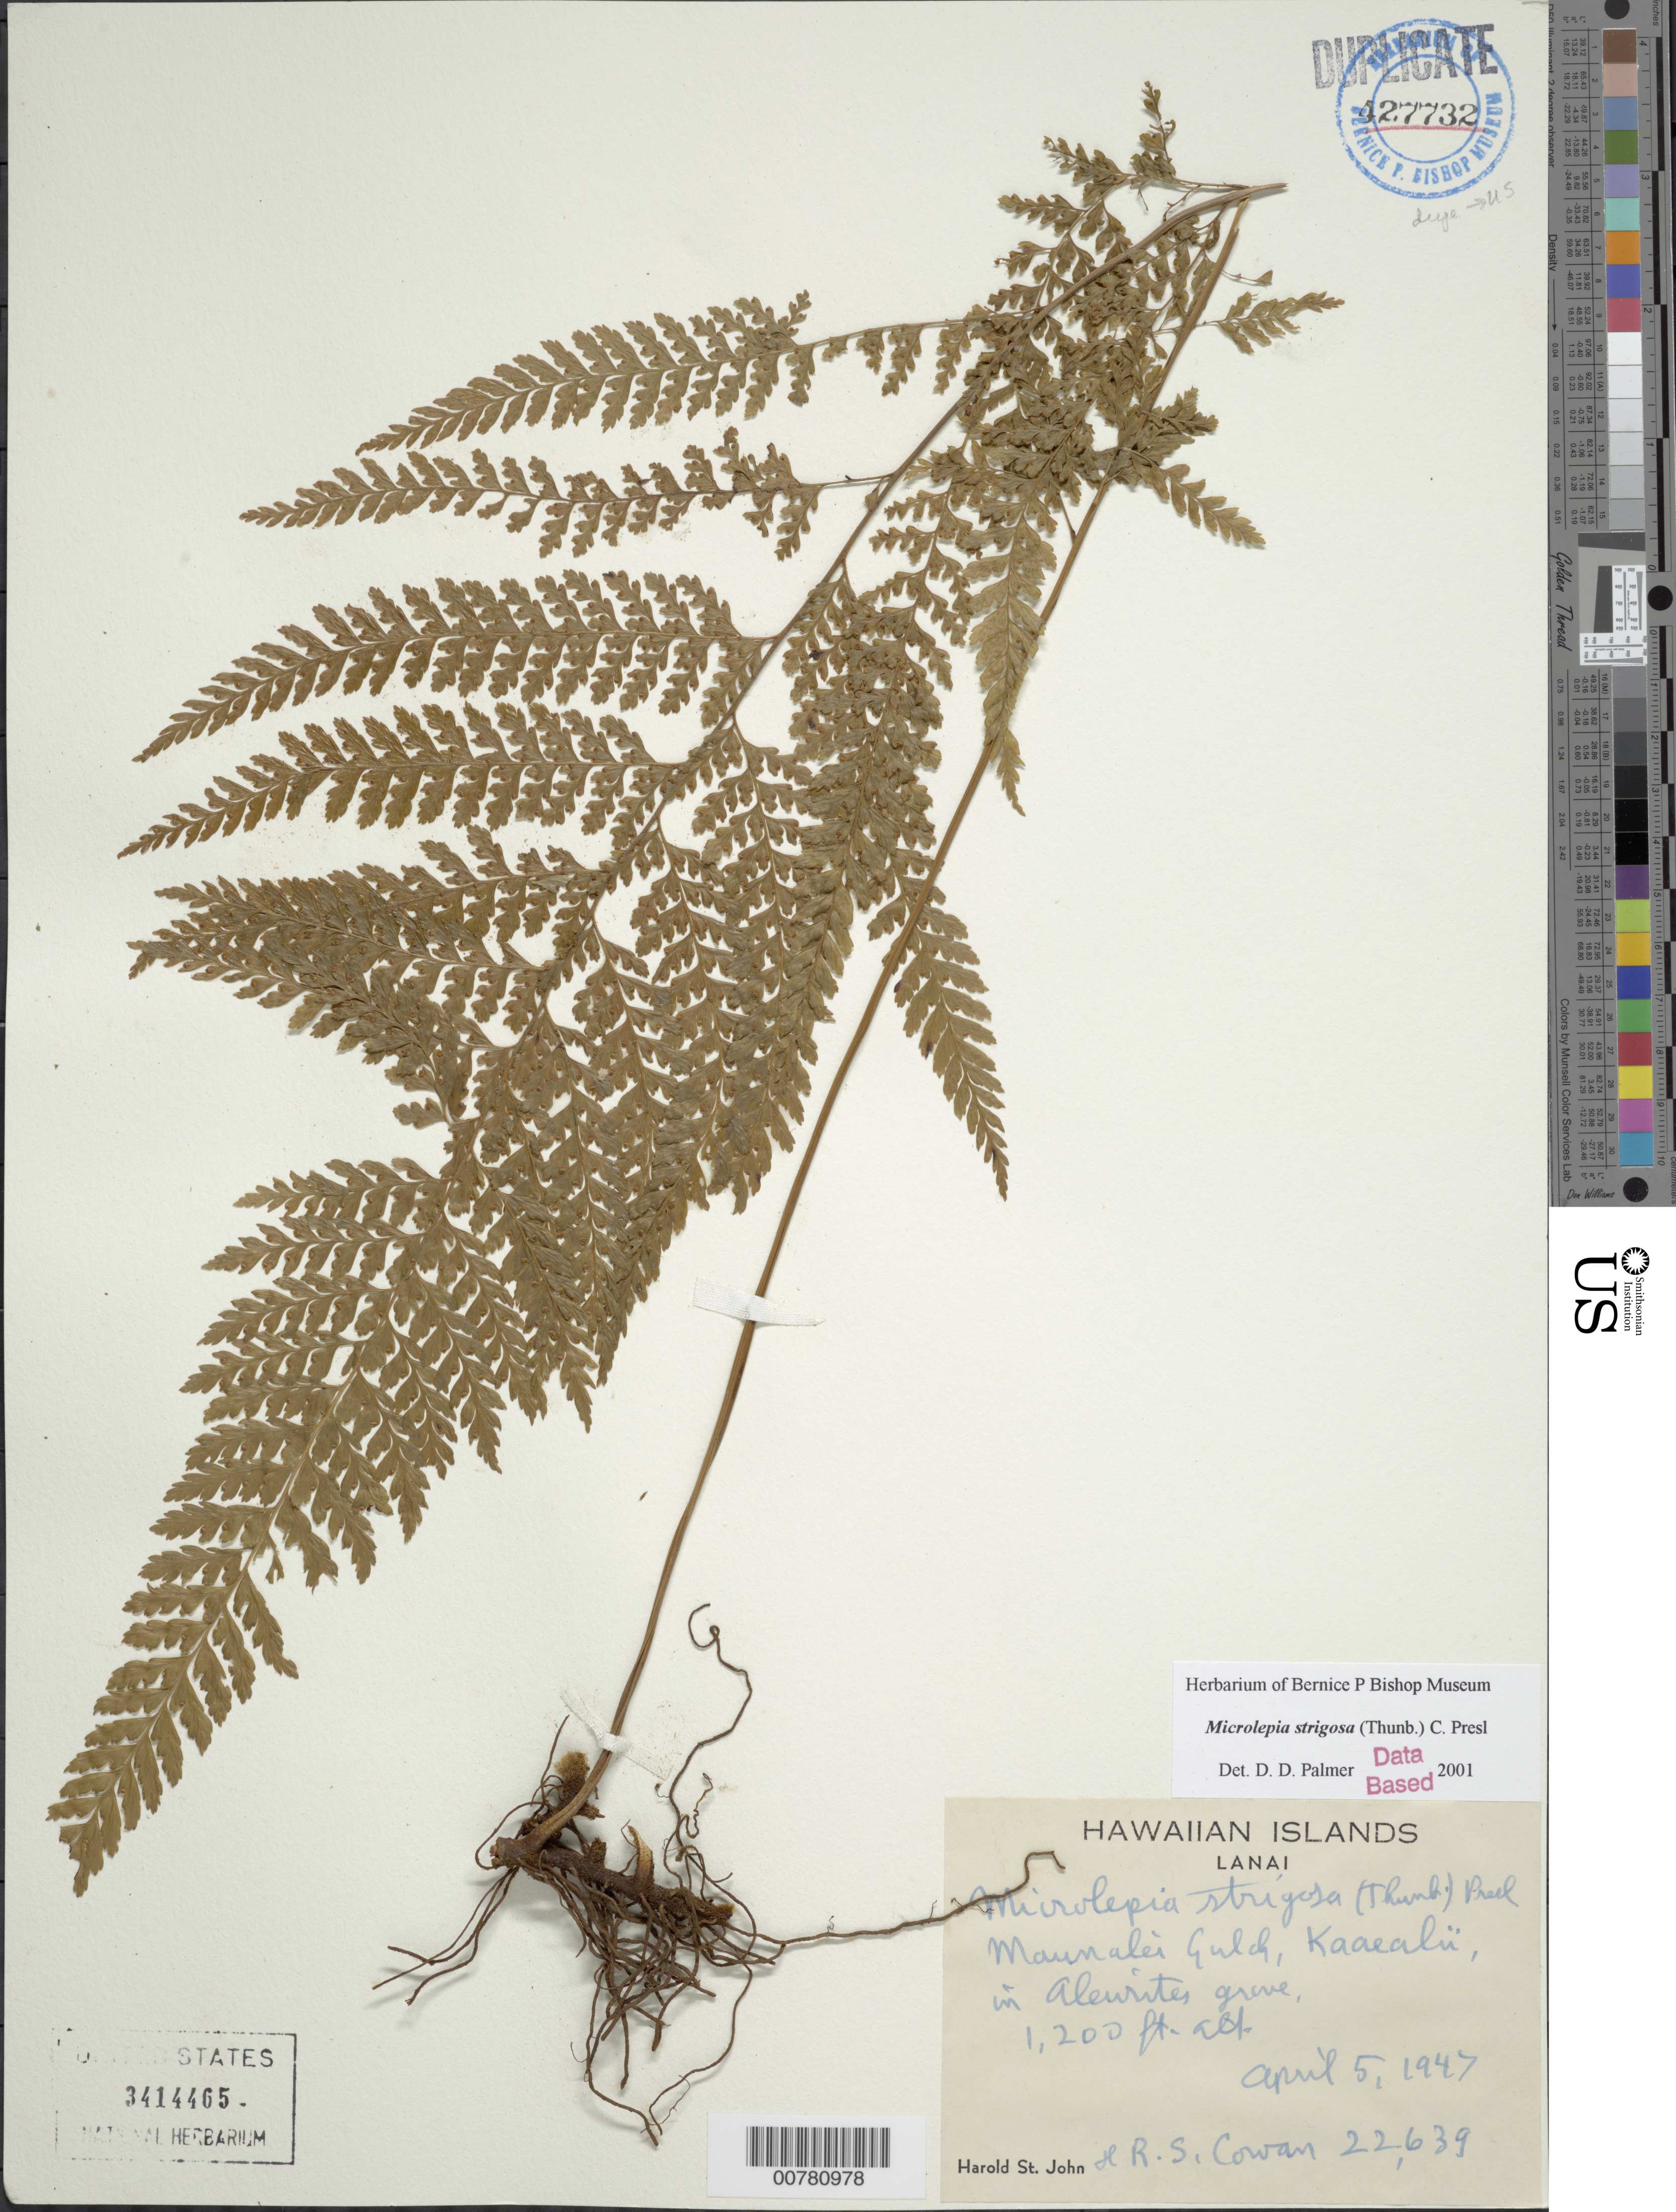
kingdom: Plantae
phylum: Tracheophyta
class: Polypodiopsida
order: Polypodiales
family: Dennstaedtiaceae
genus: Microlepia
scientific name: Microlepia strigosa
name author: (Thunb.) J. Presl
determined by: Palmer, D. D.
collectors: H. St. John & R. A. Cowan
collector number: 22639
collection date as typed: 5 Apr 1947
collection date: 1947-04-05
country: United States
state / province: Hawaii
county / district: Maui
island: Lana'i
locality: Maunalei Gulch, Kaaealii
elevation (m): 365.8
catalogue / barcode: US 3414465